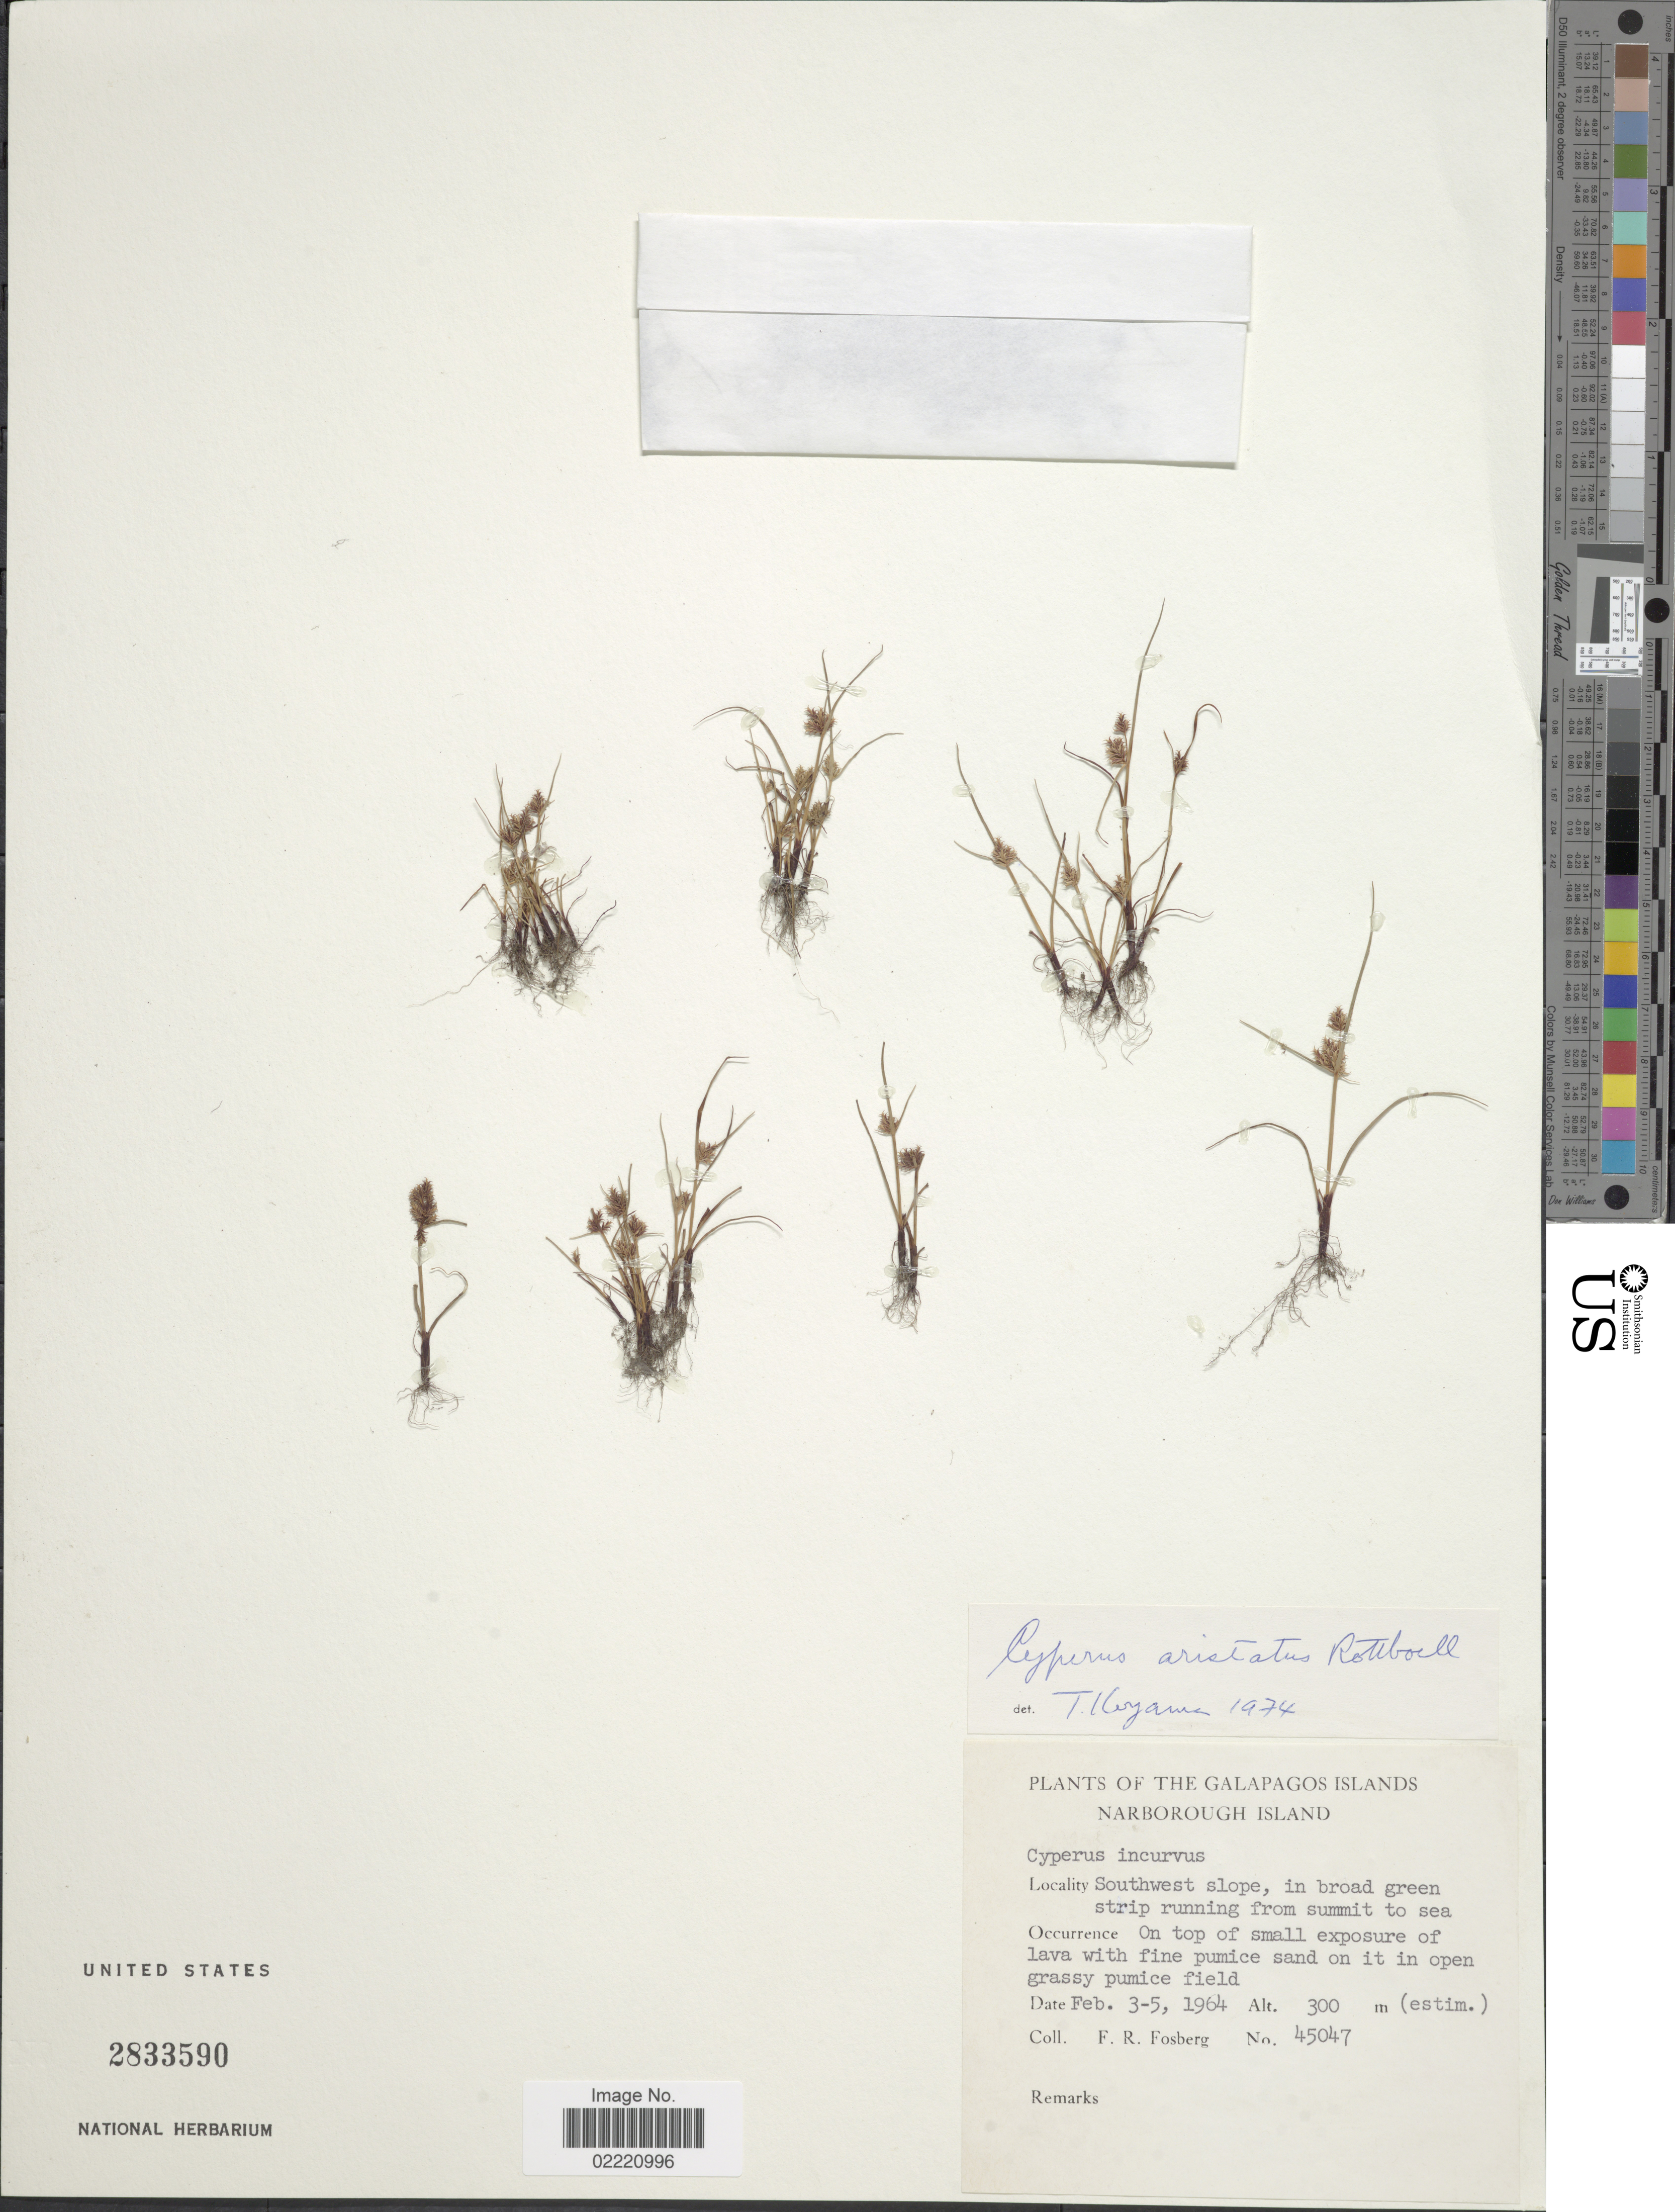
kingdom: Plantae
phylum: Tracheophyta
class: Liliopsida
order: Poales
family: Cyperaceae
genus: Cyperus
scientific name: Cyperus squarrosus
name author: L.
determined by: Strong, Mark T., (BOT), Smithsonian Institution - National Museum of Natural History (UNITED STATES)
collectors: F. R. Fosberg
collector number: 45047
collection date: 1964-02-03/1964-02-05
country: Ecuador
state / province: Colón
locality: The Galapagos Islands, Narborough I., Southwest slope, in broad green strip running from summit to sea.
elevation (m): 300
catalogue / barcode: US 2833590